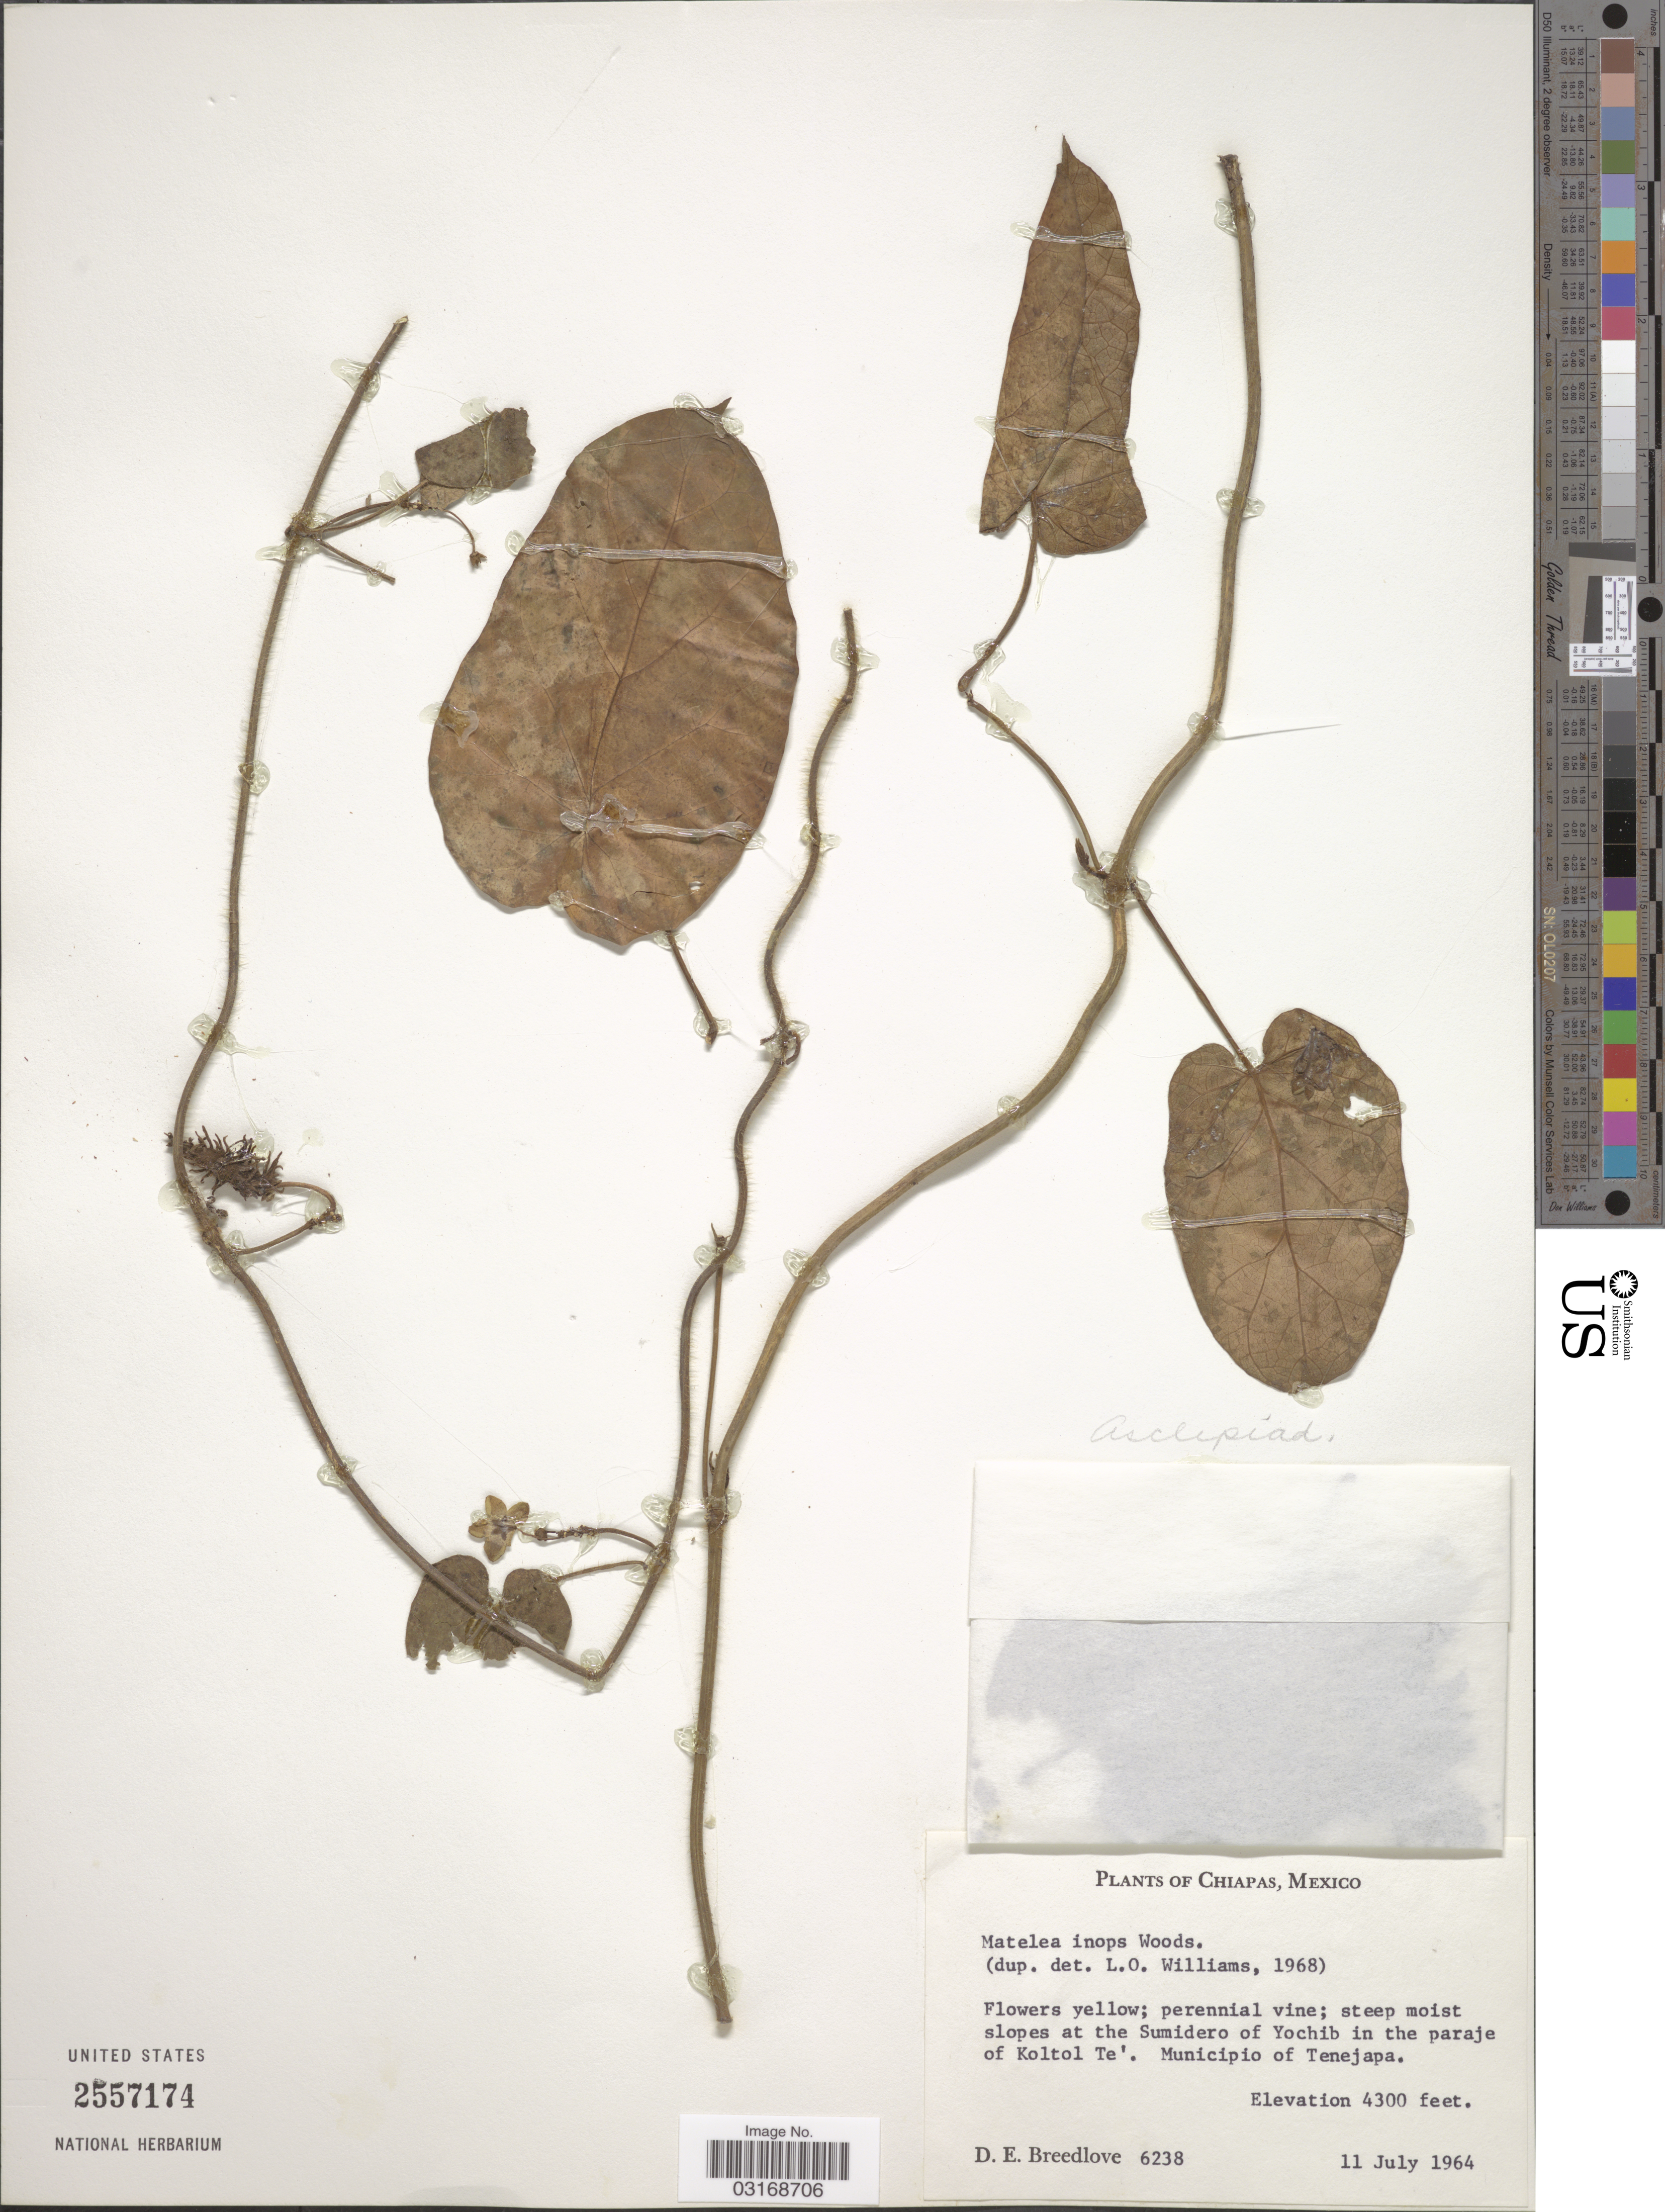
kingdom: Plantae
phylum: Tracheophyta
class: Magnoliopsida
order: Gentianales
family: Apocynaceae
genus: Matelea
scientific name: Matelea inops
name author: Woodson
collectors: D. E. Breedlove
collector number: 6238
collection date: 1964-07-11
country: Mexico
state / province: Chiapas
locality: At the Sumidero of Yochib in the paraje of Koltol Te'. Municipio of Tenejapa.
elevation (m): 1311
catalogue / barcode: US 2557174